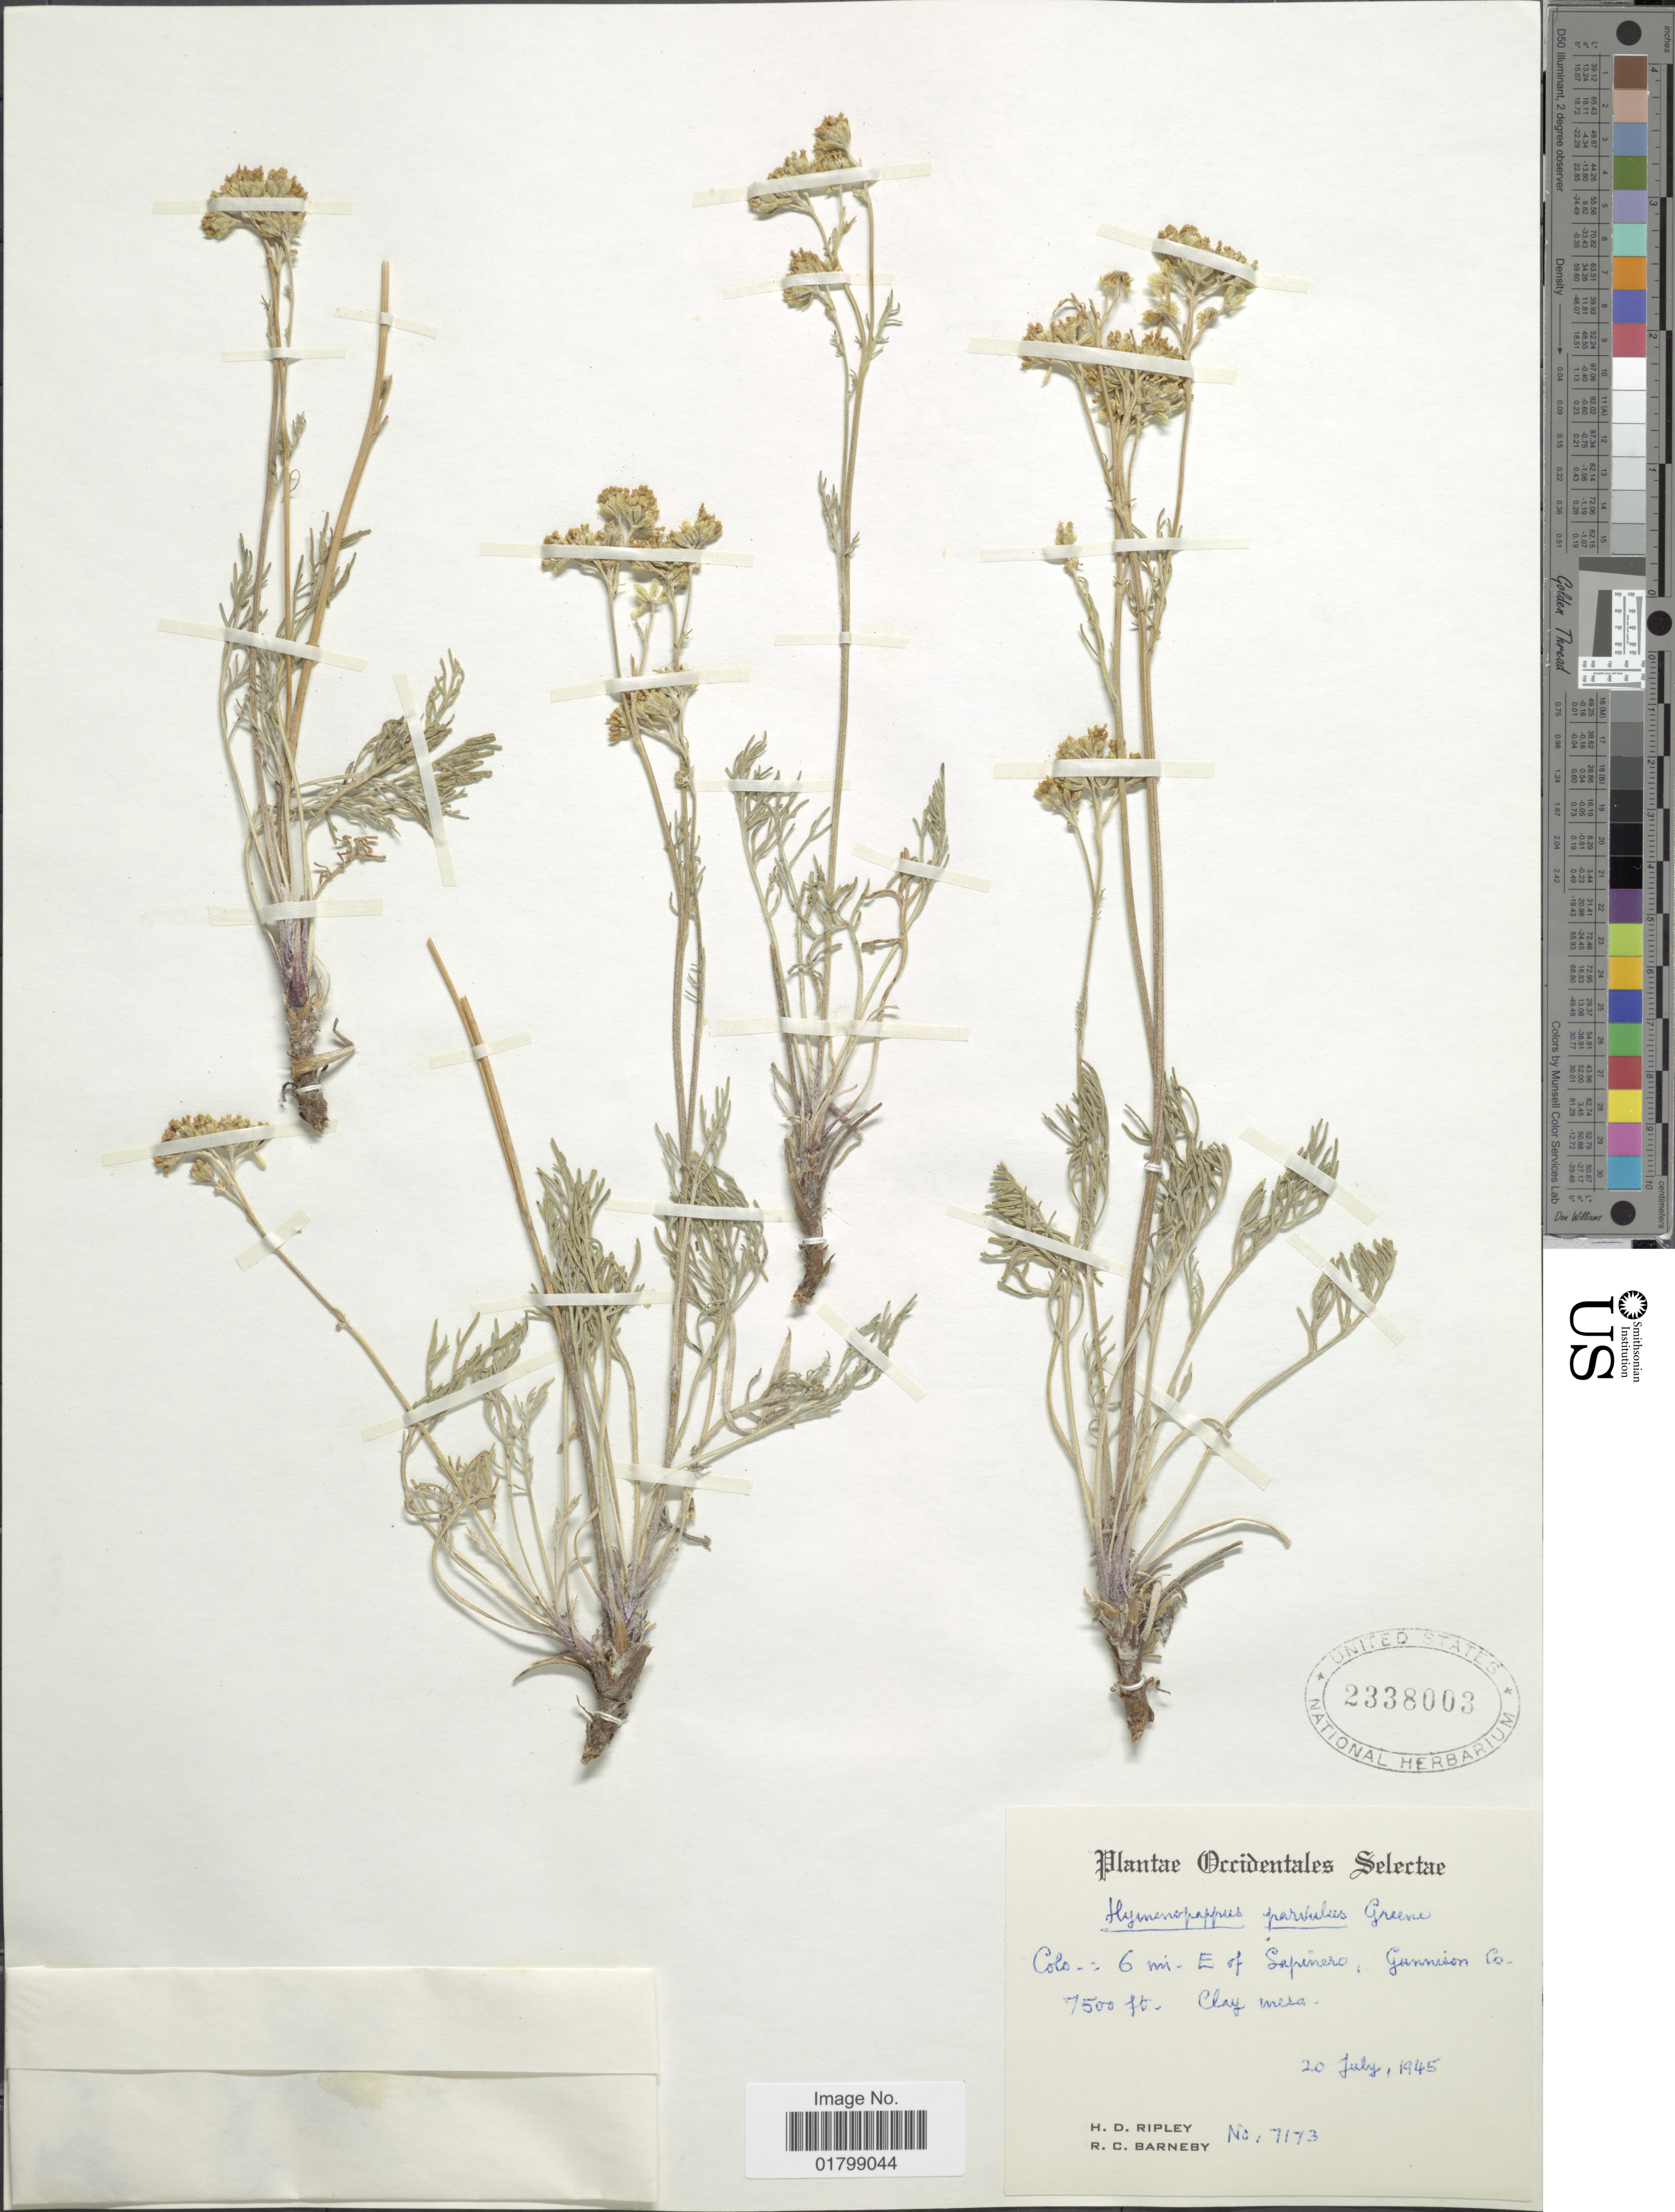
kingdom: Plantae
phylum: Tracheophyta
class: Magnoliopsida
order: Asterales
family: Asteraceae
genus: Hymenopappus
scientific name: Hymenopappus parvulus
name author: Greene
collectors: H. Ripley & R. C. Barneby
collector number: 7173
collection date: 1945-07-20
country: United States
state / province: Colorado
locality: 6 mi E of Sapinero, Gunnison Co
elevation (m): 2286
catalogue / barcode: US 2338003